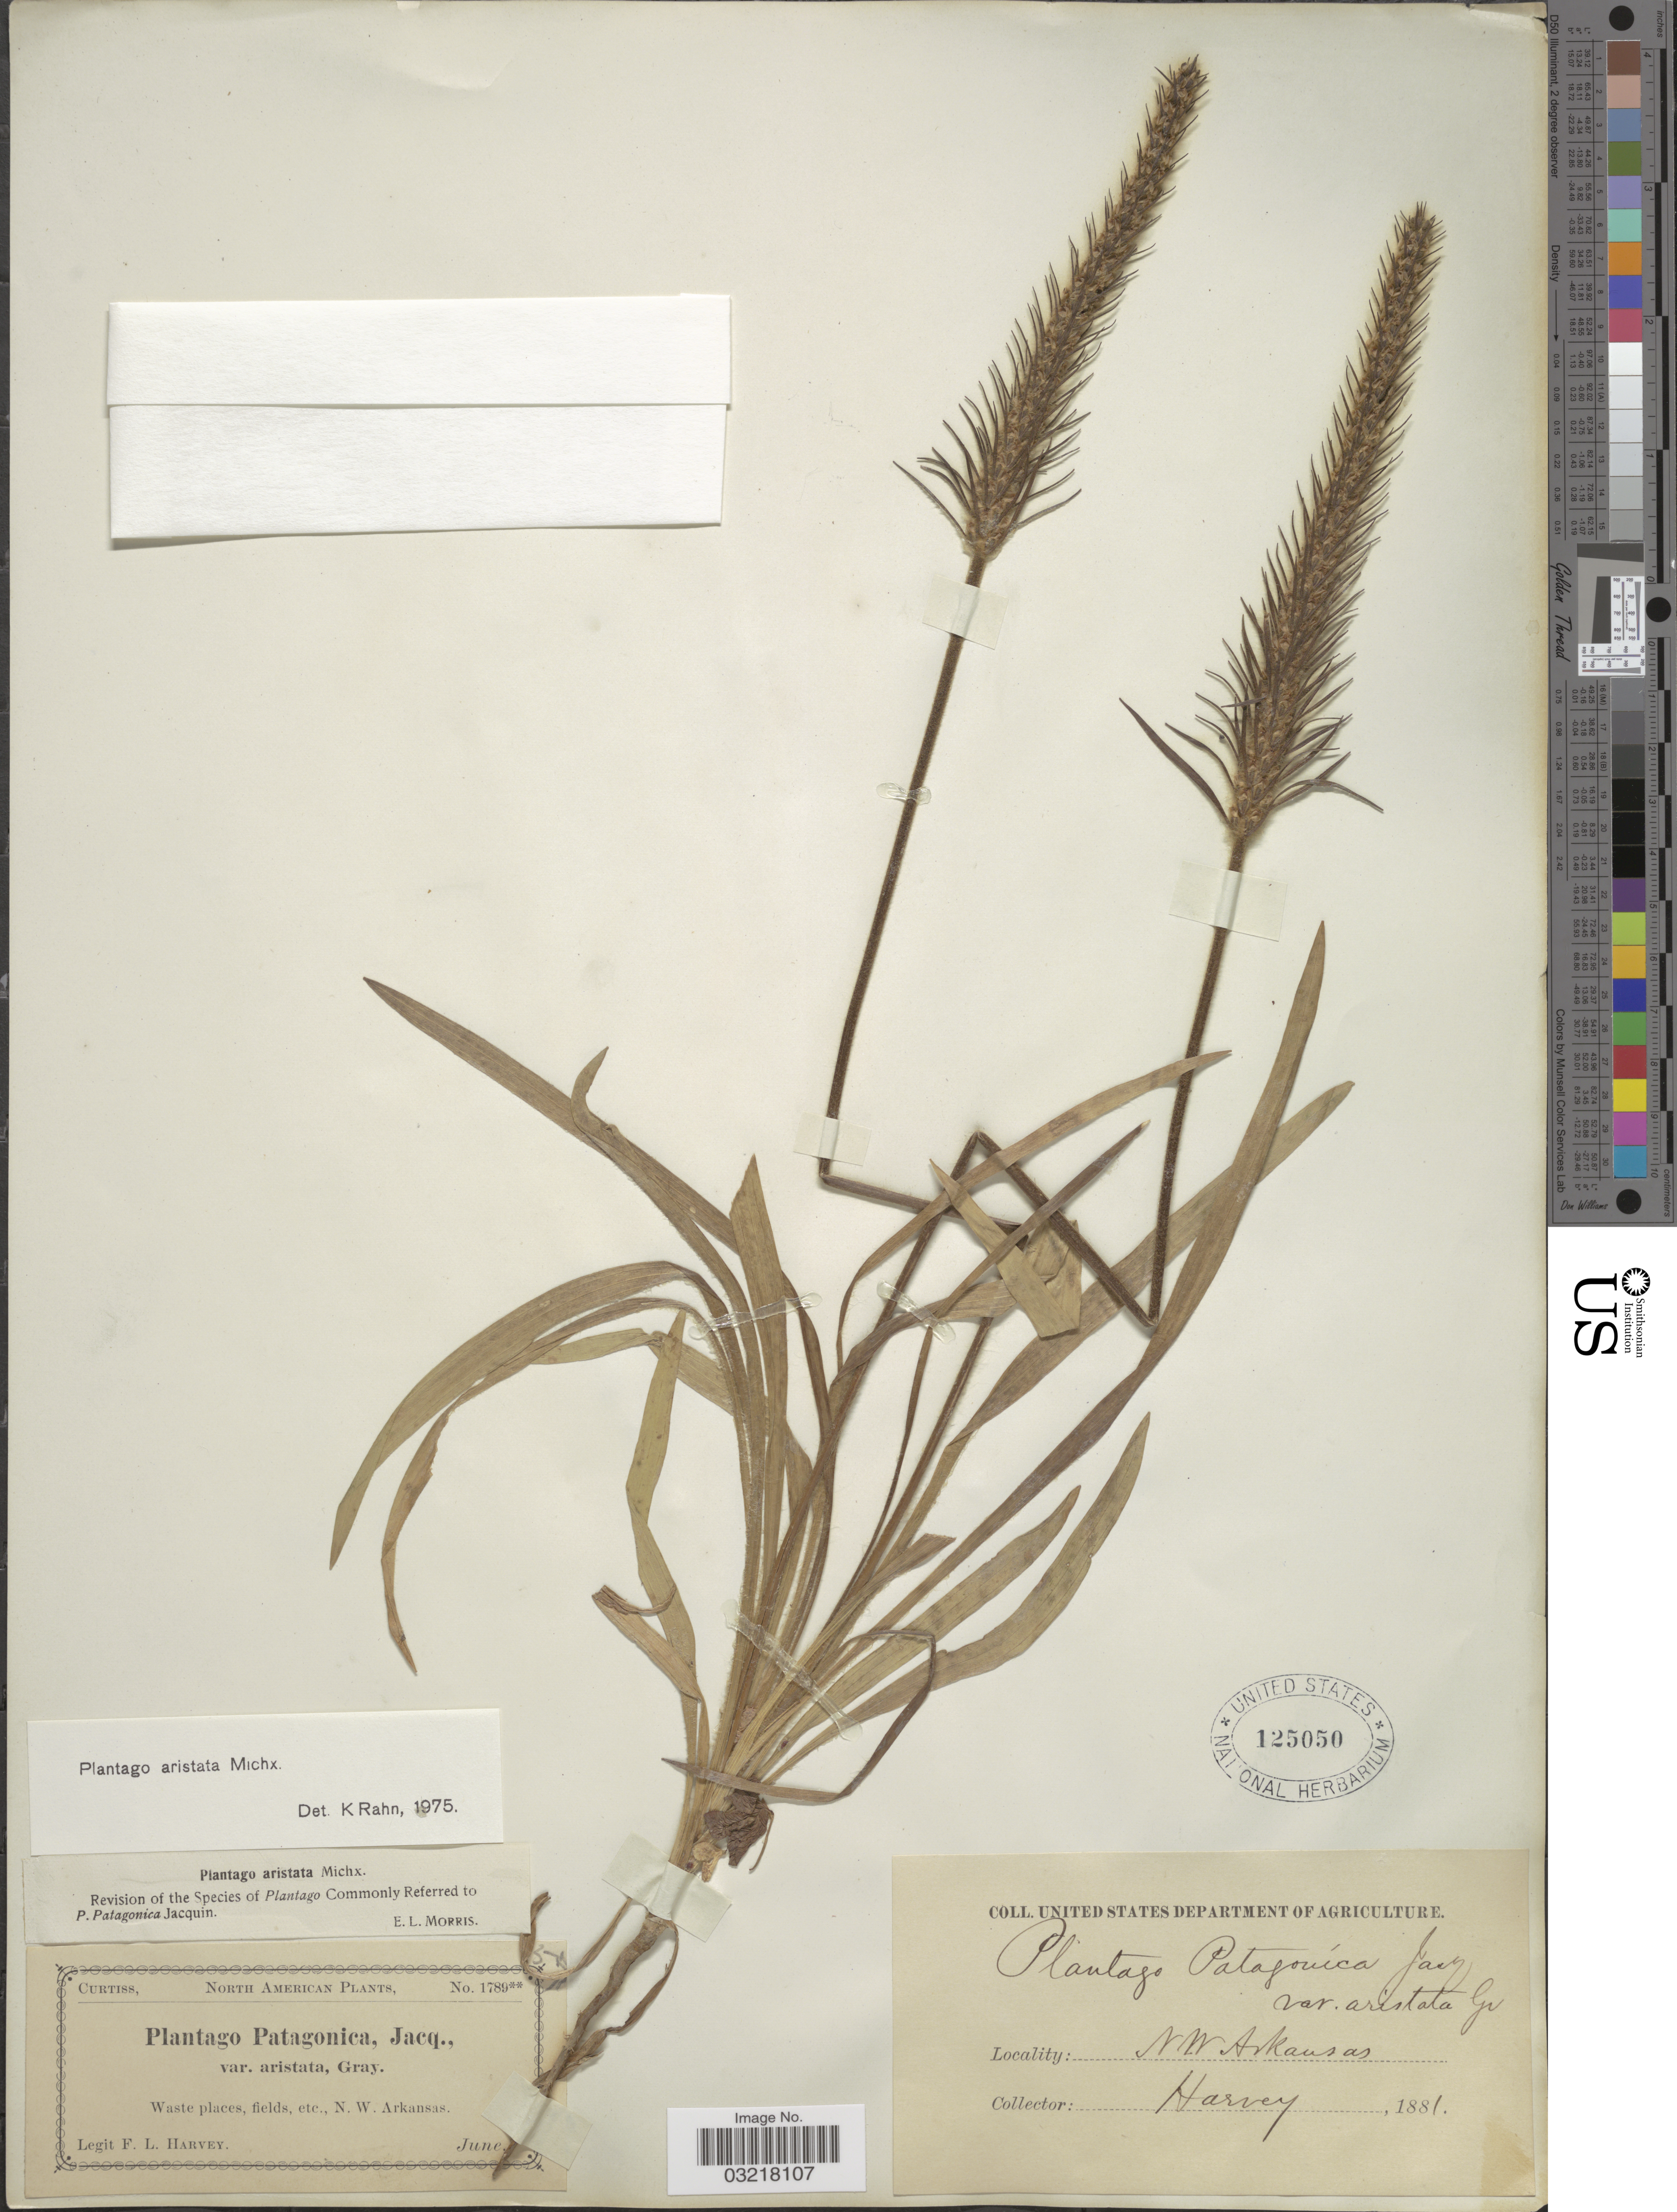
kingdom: Plantae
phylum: Tracheophyta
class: Magnoliopsida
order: Lamiales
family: Plantaginaceae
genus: Plantago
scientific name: Plantago aristata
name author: Michx.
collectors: F. L. Harvey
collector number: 1789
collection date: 1881-06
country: United States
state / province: Arkansas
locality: Waste places, fields, etc., N.W. Arkansas.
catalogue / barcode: US 125050